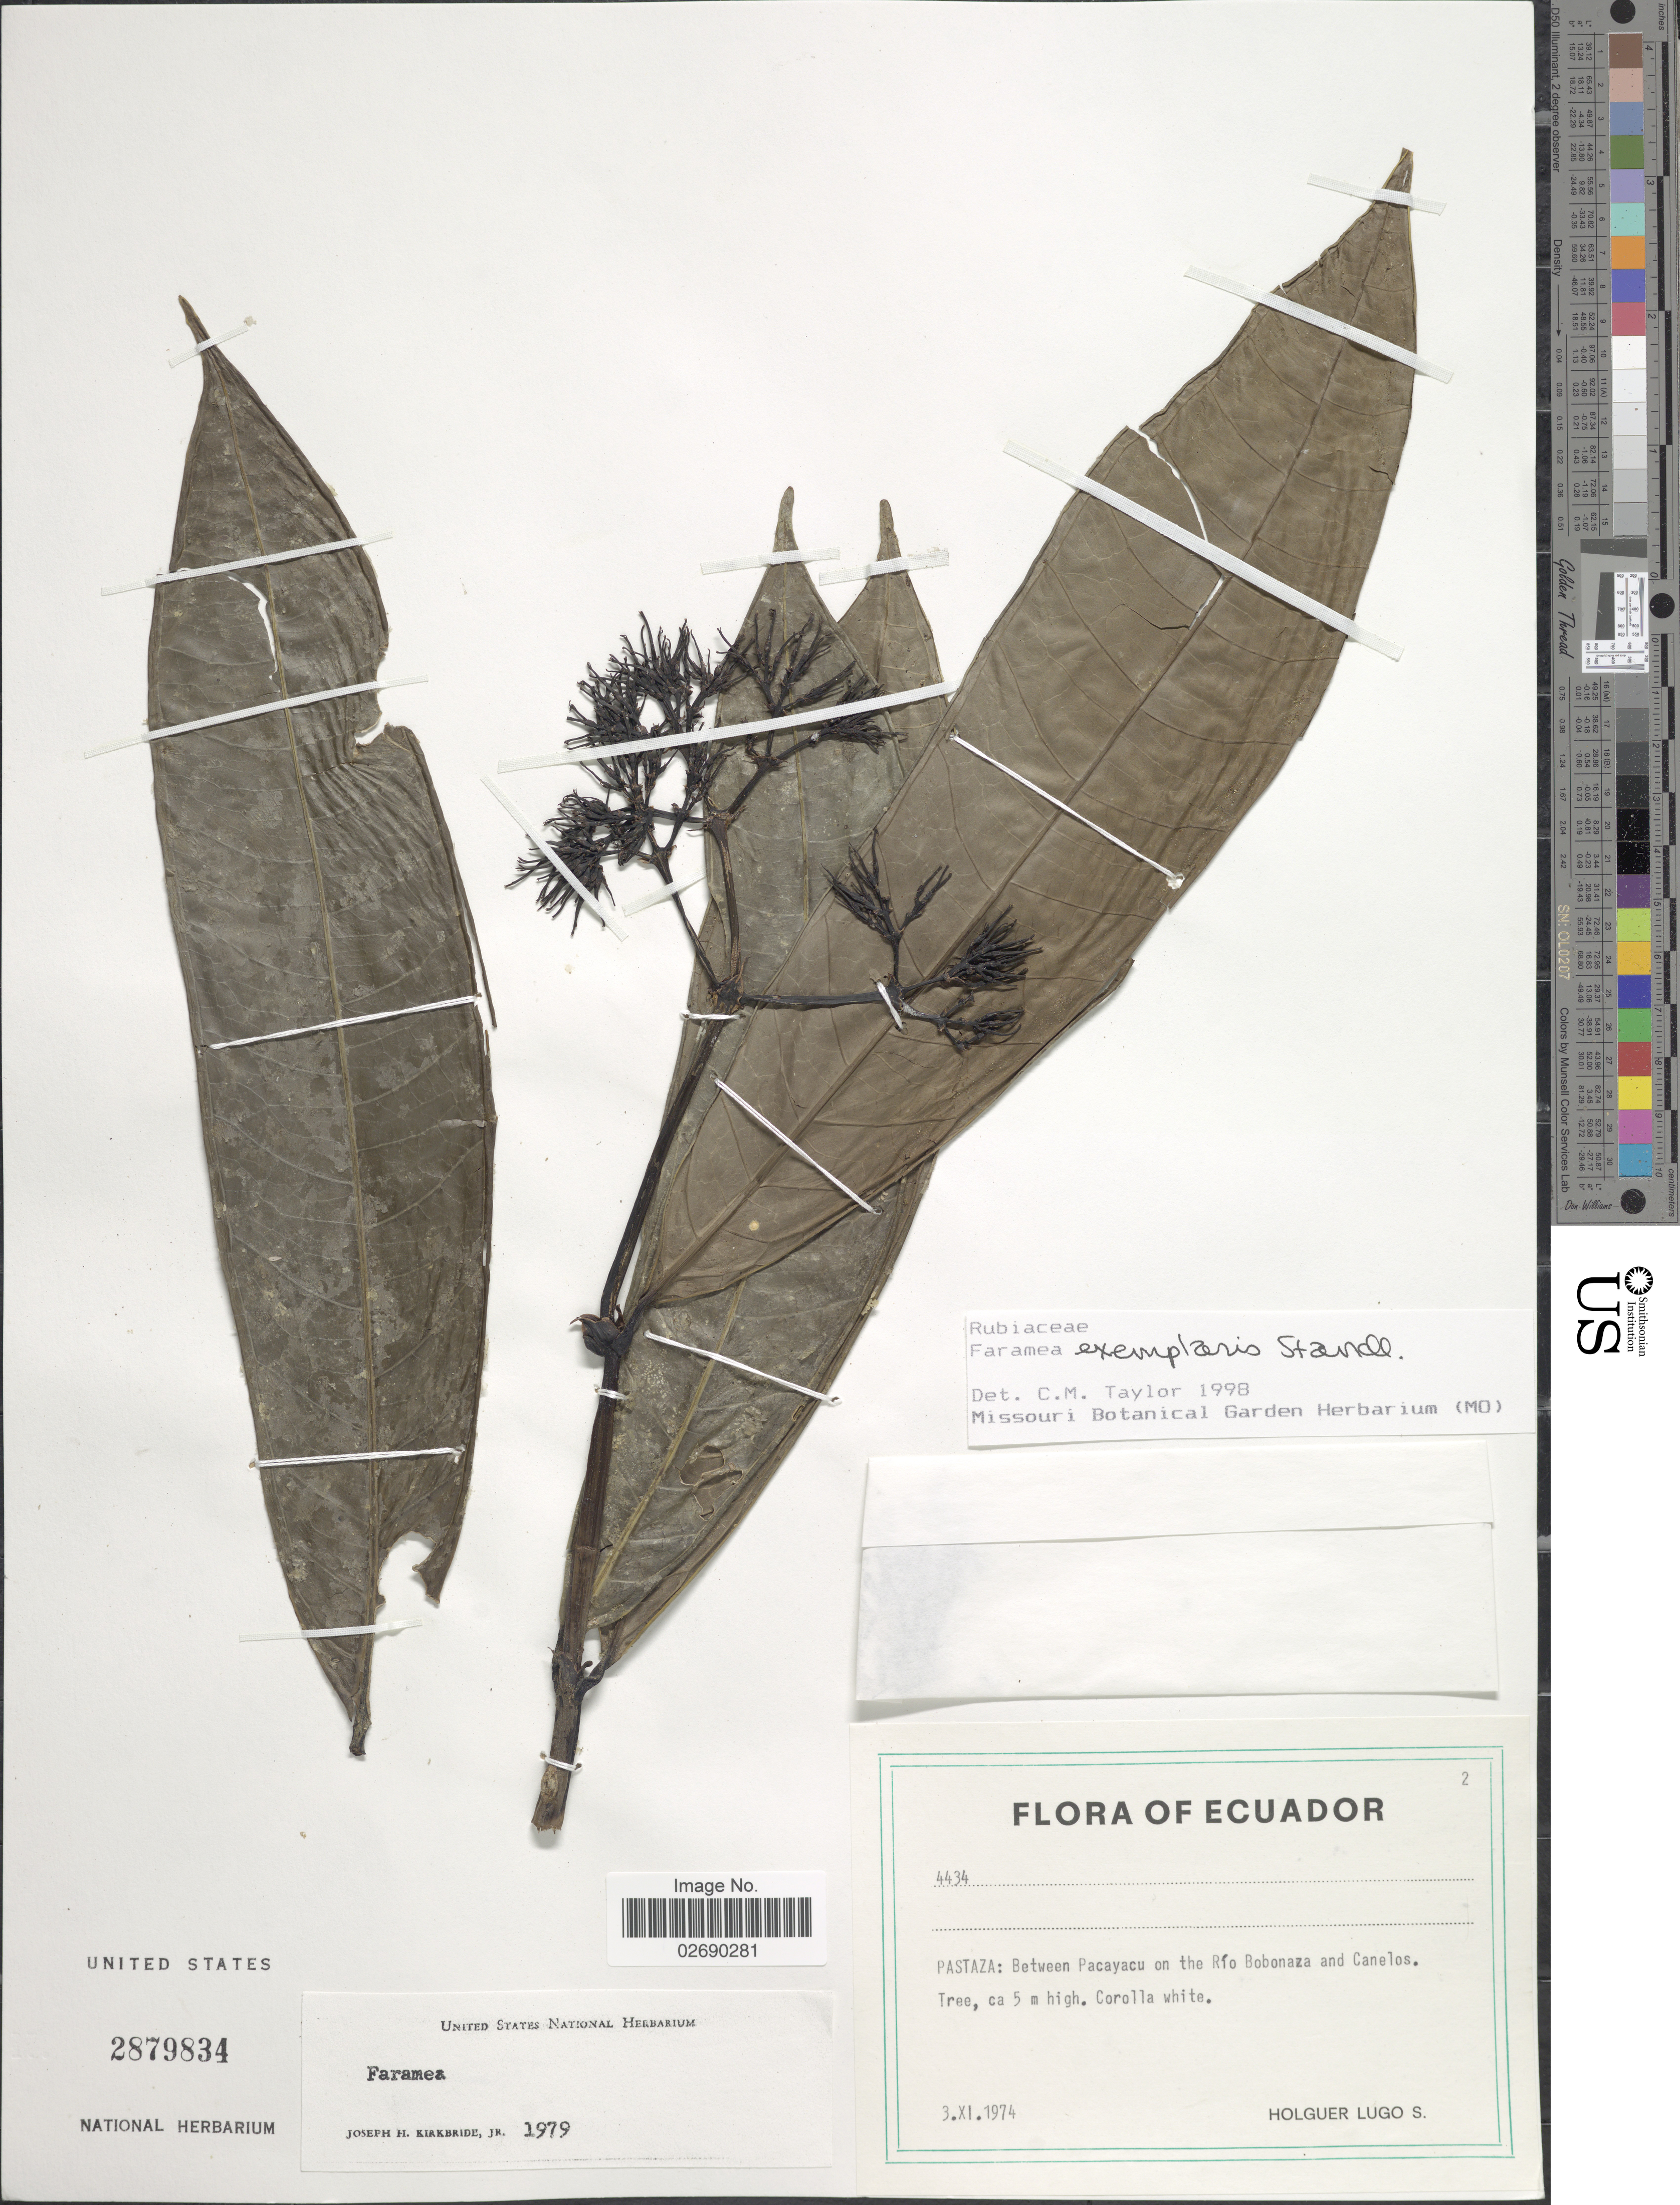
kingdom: Plantae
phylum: Tracheophyta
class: Magnoliopsida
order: Gentianales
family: Rubiaceae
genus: Faramea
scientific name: Faramea exemplaris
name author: Standl.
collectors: H. Lugo S.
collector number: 4434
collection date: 1974-11-03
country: Ecuador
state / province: Pastaza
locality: Between Pacayacu on the Río Bobonaza and Canelos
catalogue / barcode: US 2879834